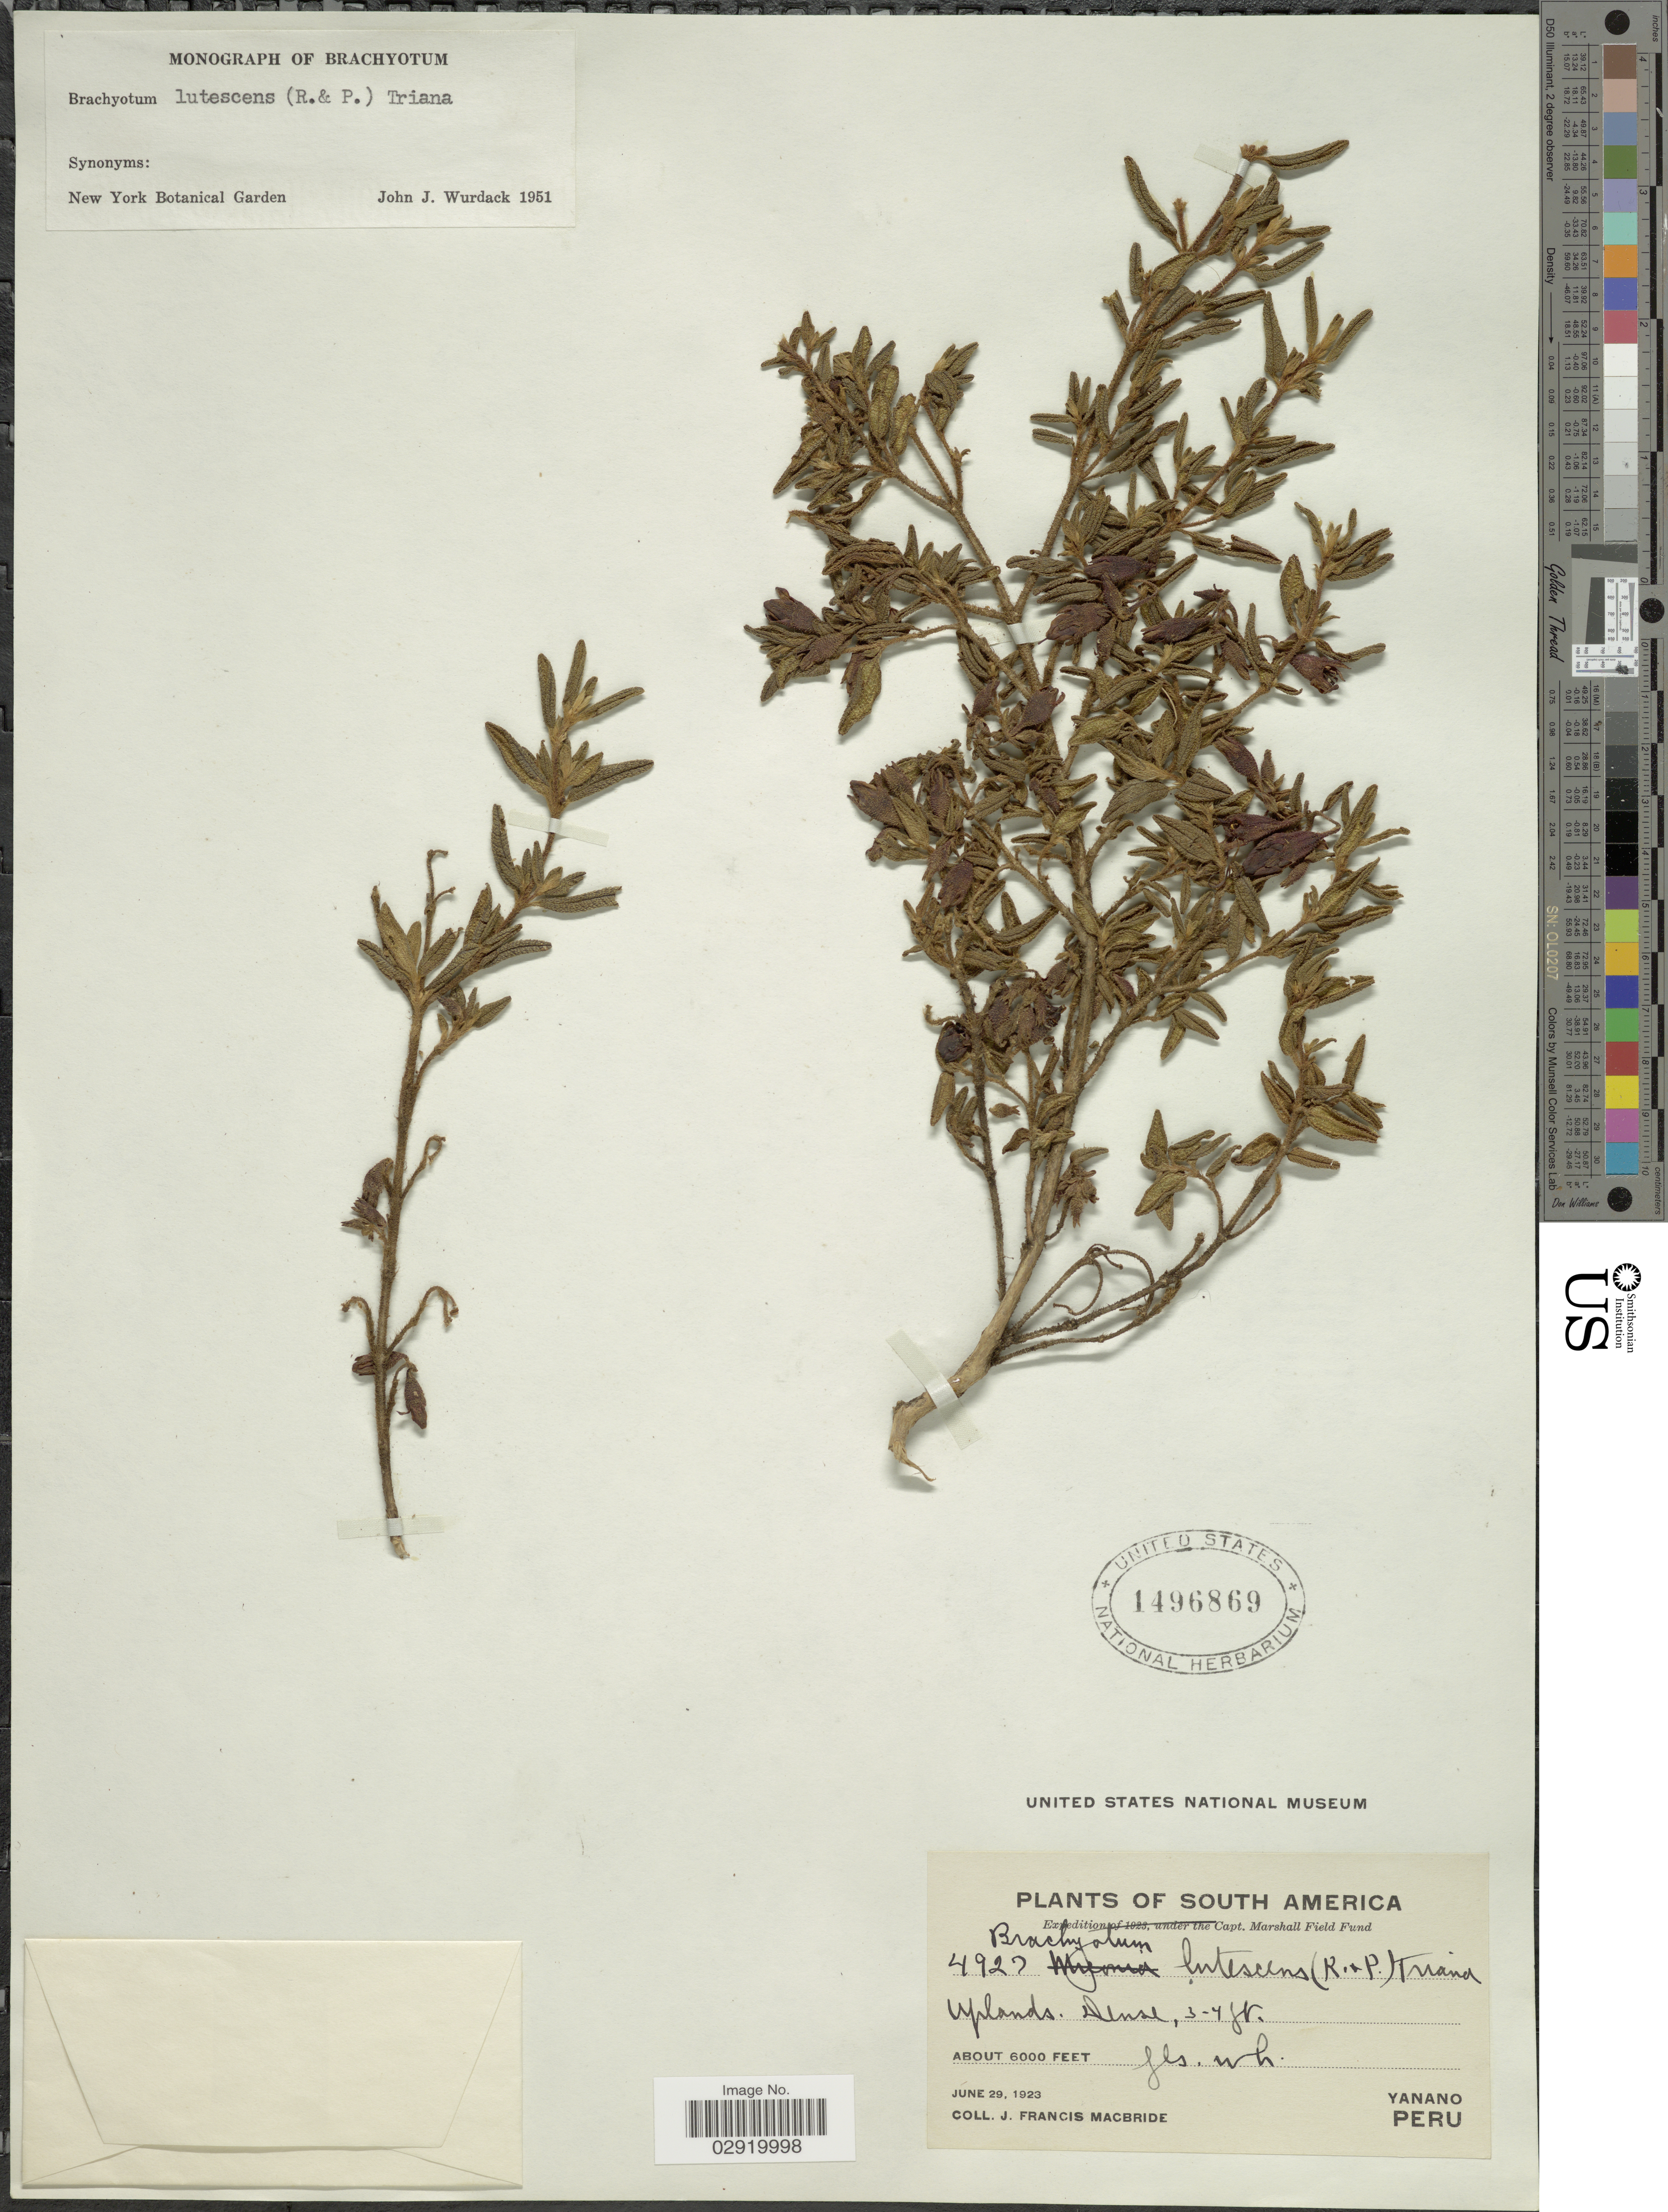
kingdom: Plantae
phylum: Tracheophyta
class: Magnoliopsida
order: Myrtales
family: Melastomataceae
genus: Brachyotum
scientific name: Brachyotum lutescens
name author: (Ruiz & Pav.) Triana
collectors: J. F. Macbride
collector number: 4927*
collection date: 1923-06-29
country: Peru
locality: Yanano.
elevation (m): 1829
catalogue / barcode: US 1496869